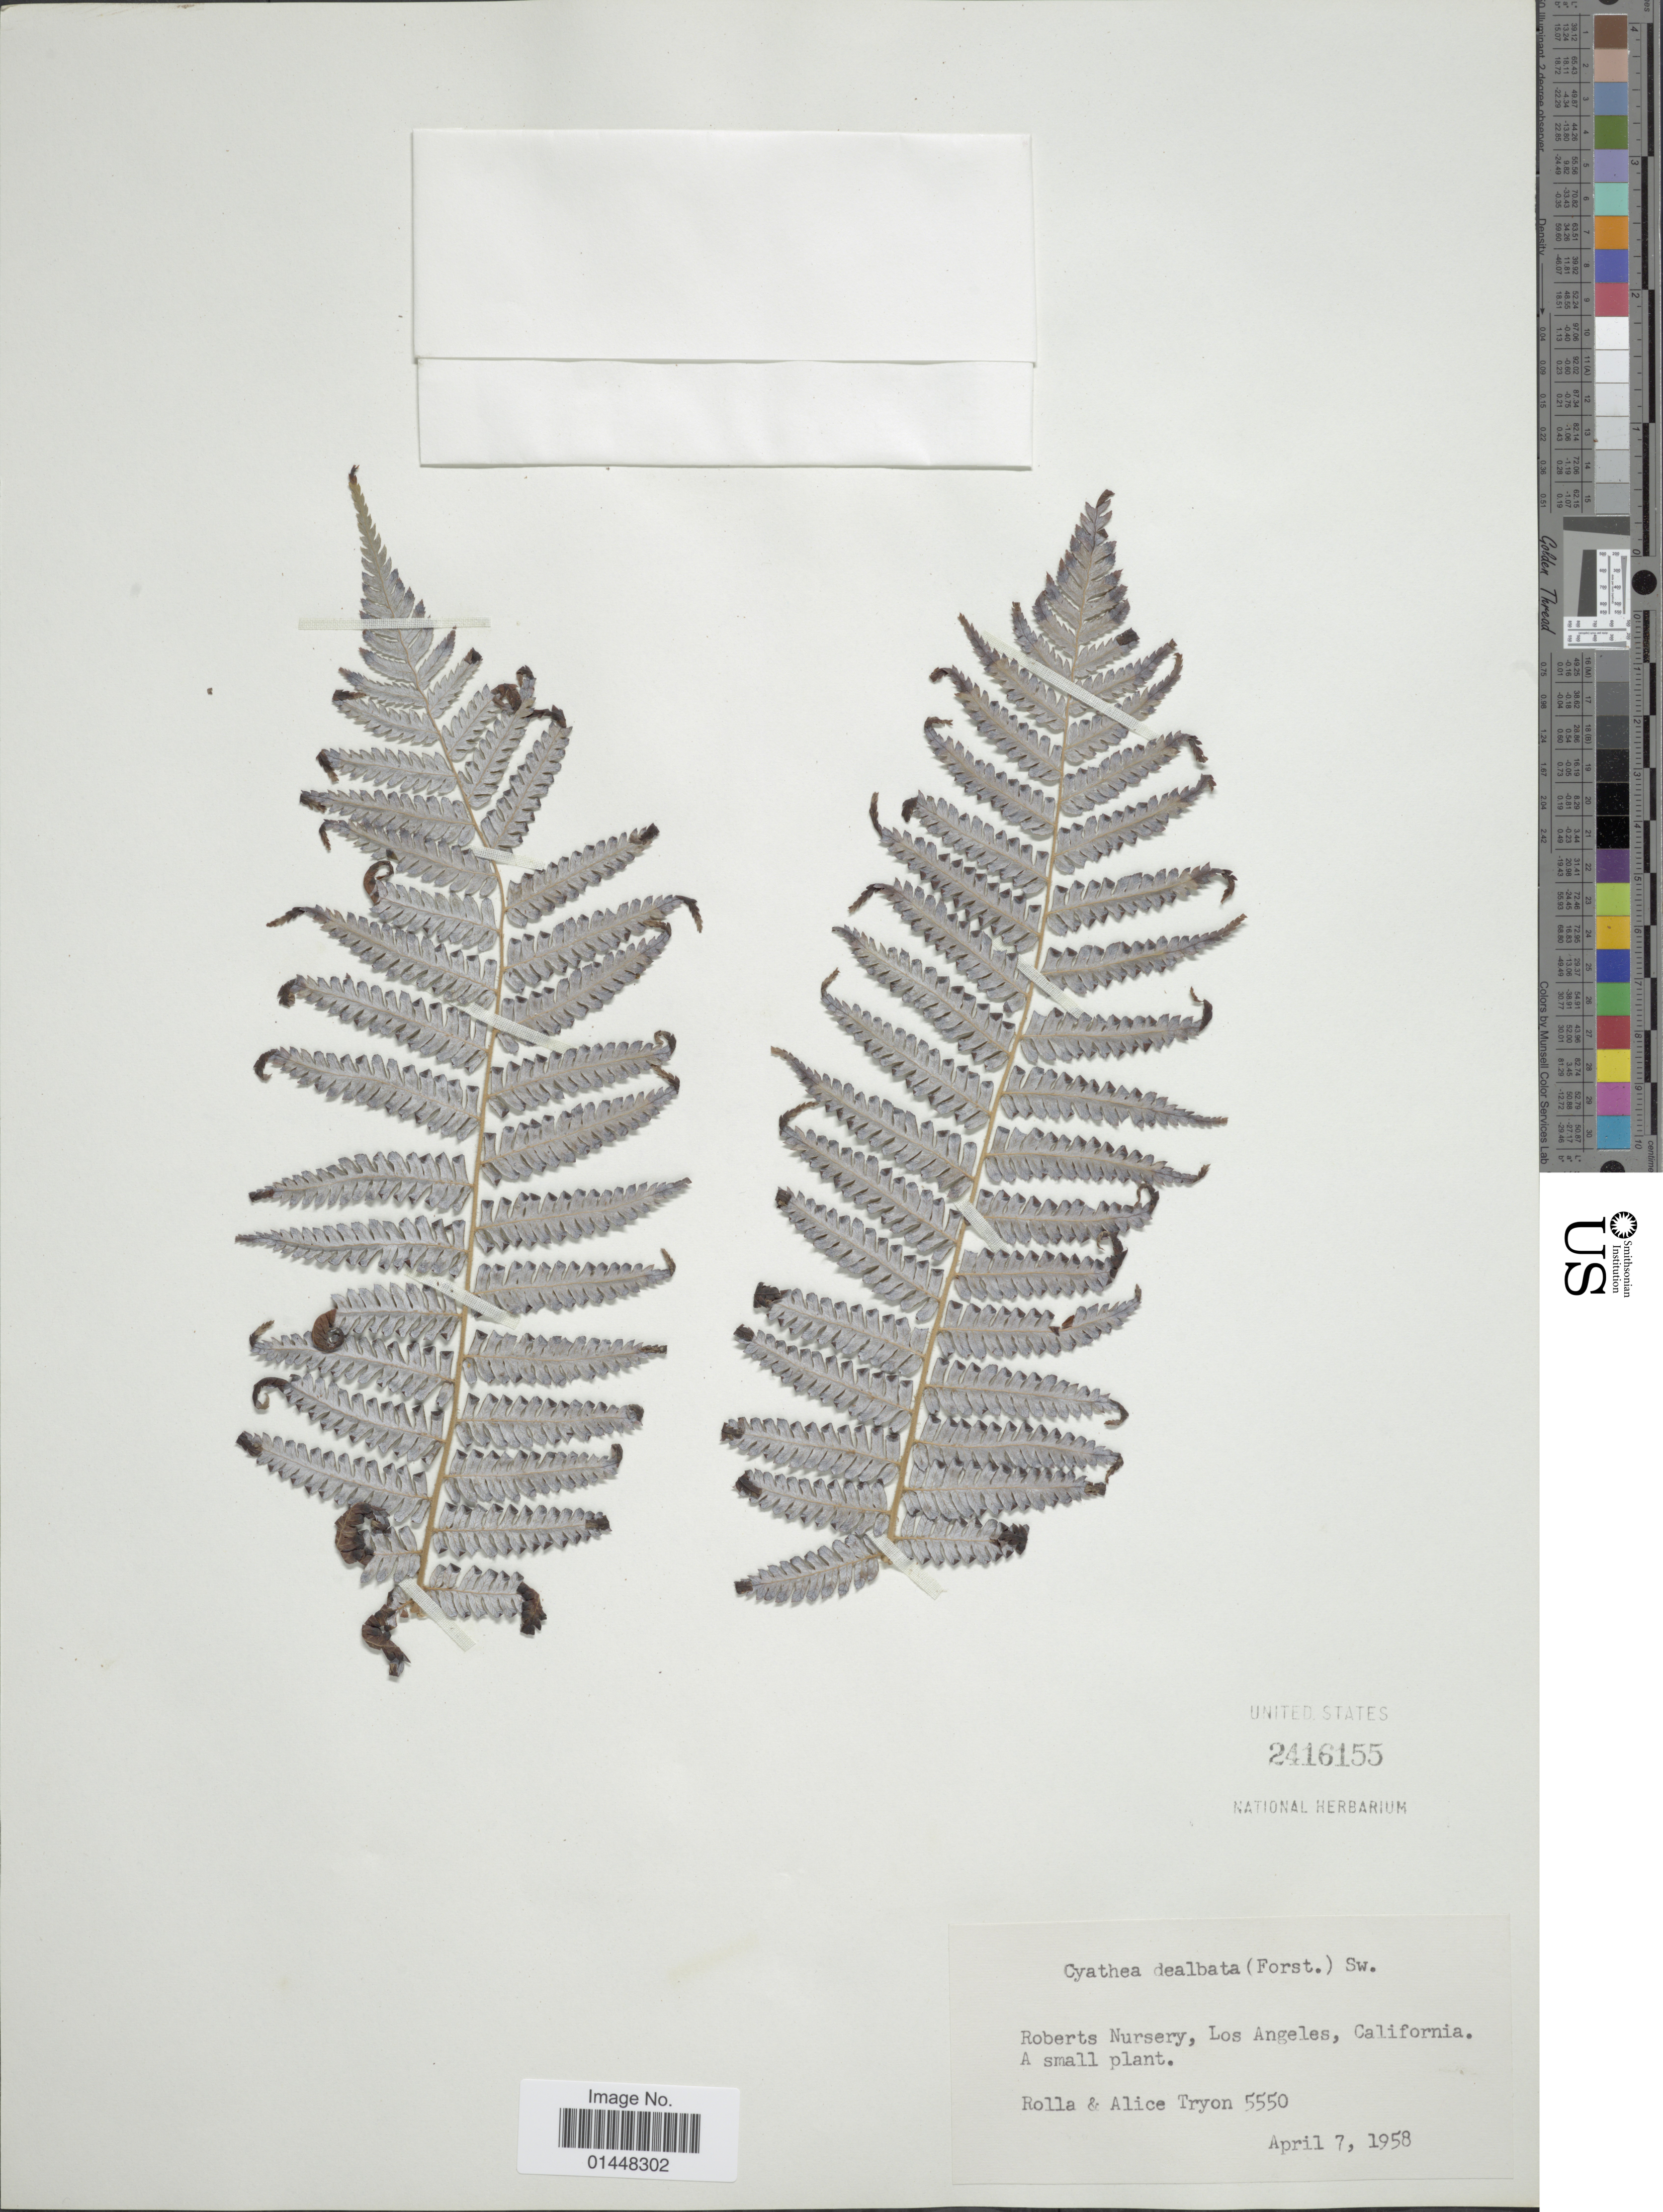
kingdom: Plantae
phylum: Tracheophyta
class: Polypodiopsida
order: Cyatheales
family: Cyatheaceae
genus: Cyathea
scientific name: Cyathea dealbata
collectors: R. M. Tryon & A. F. Tryon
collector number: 5550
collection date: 1958-04-07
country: United States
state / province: California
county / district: Los Angeles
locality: Roberts Nursery, Los Angeles.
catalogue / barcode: US 2416155